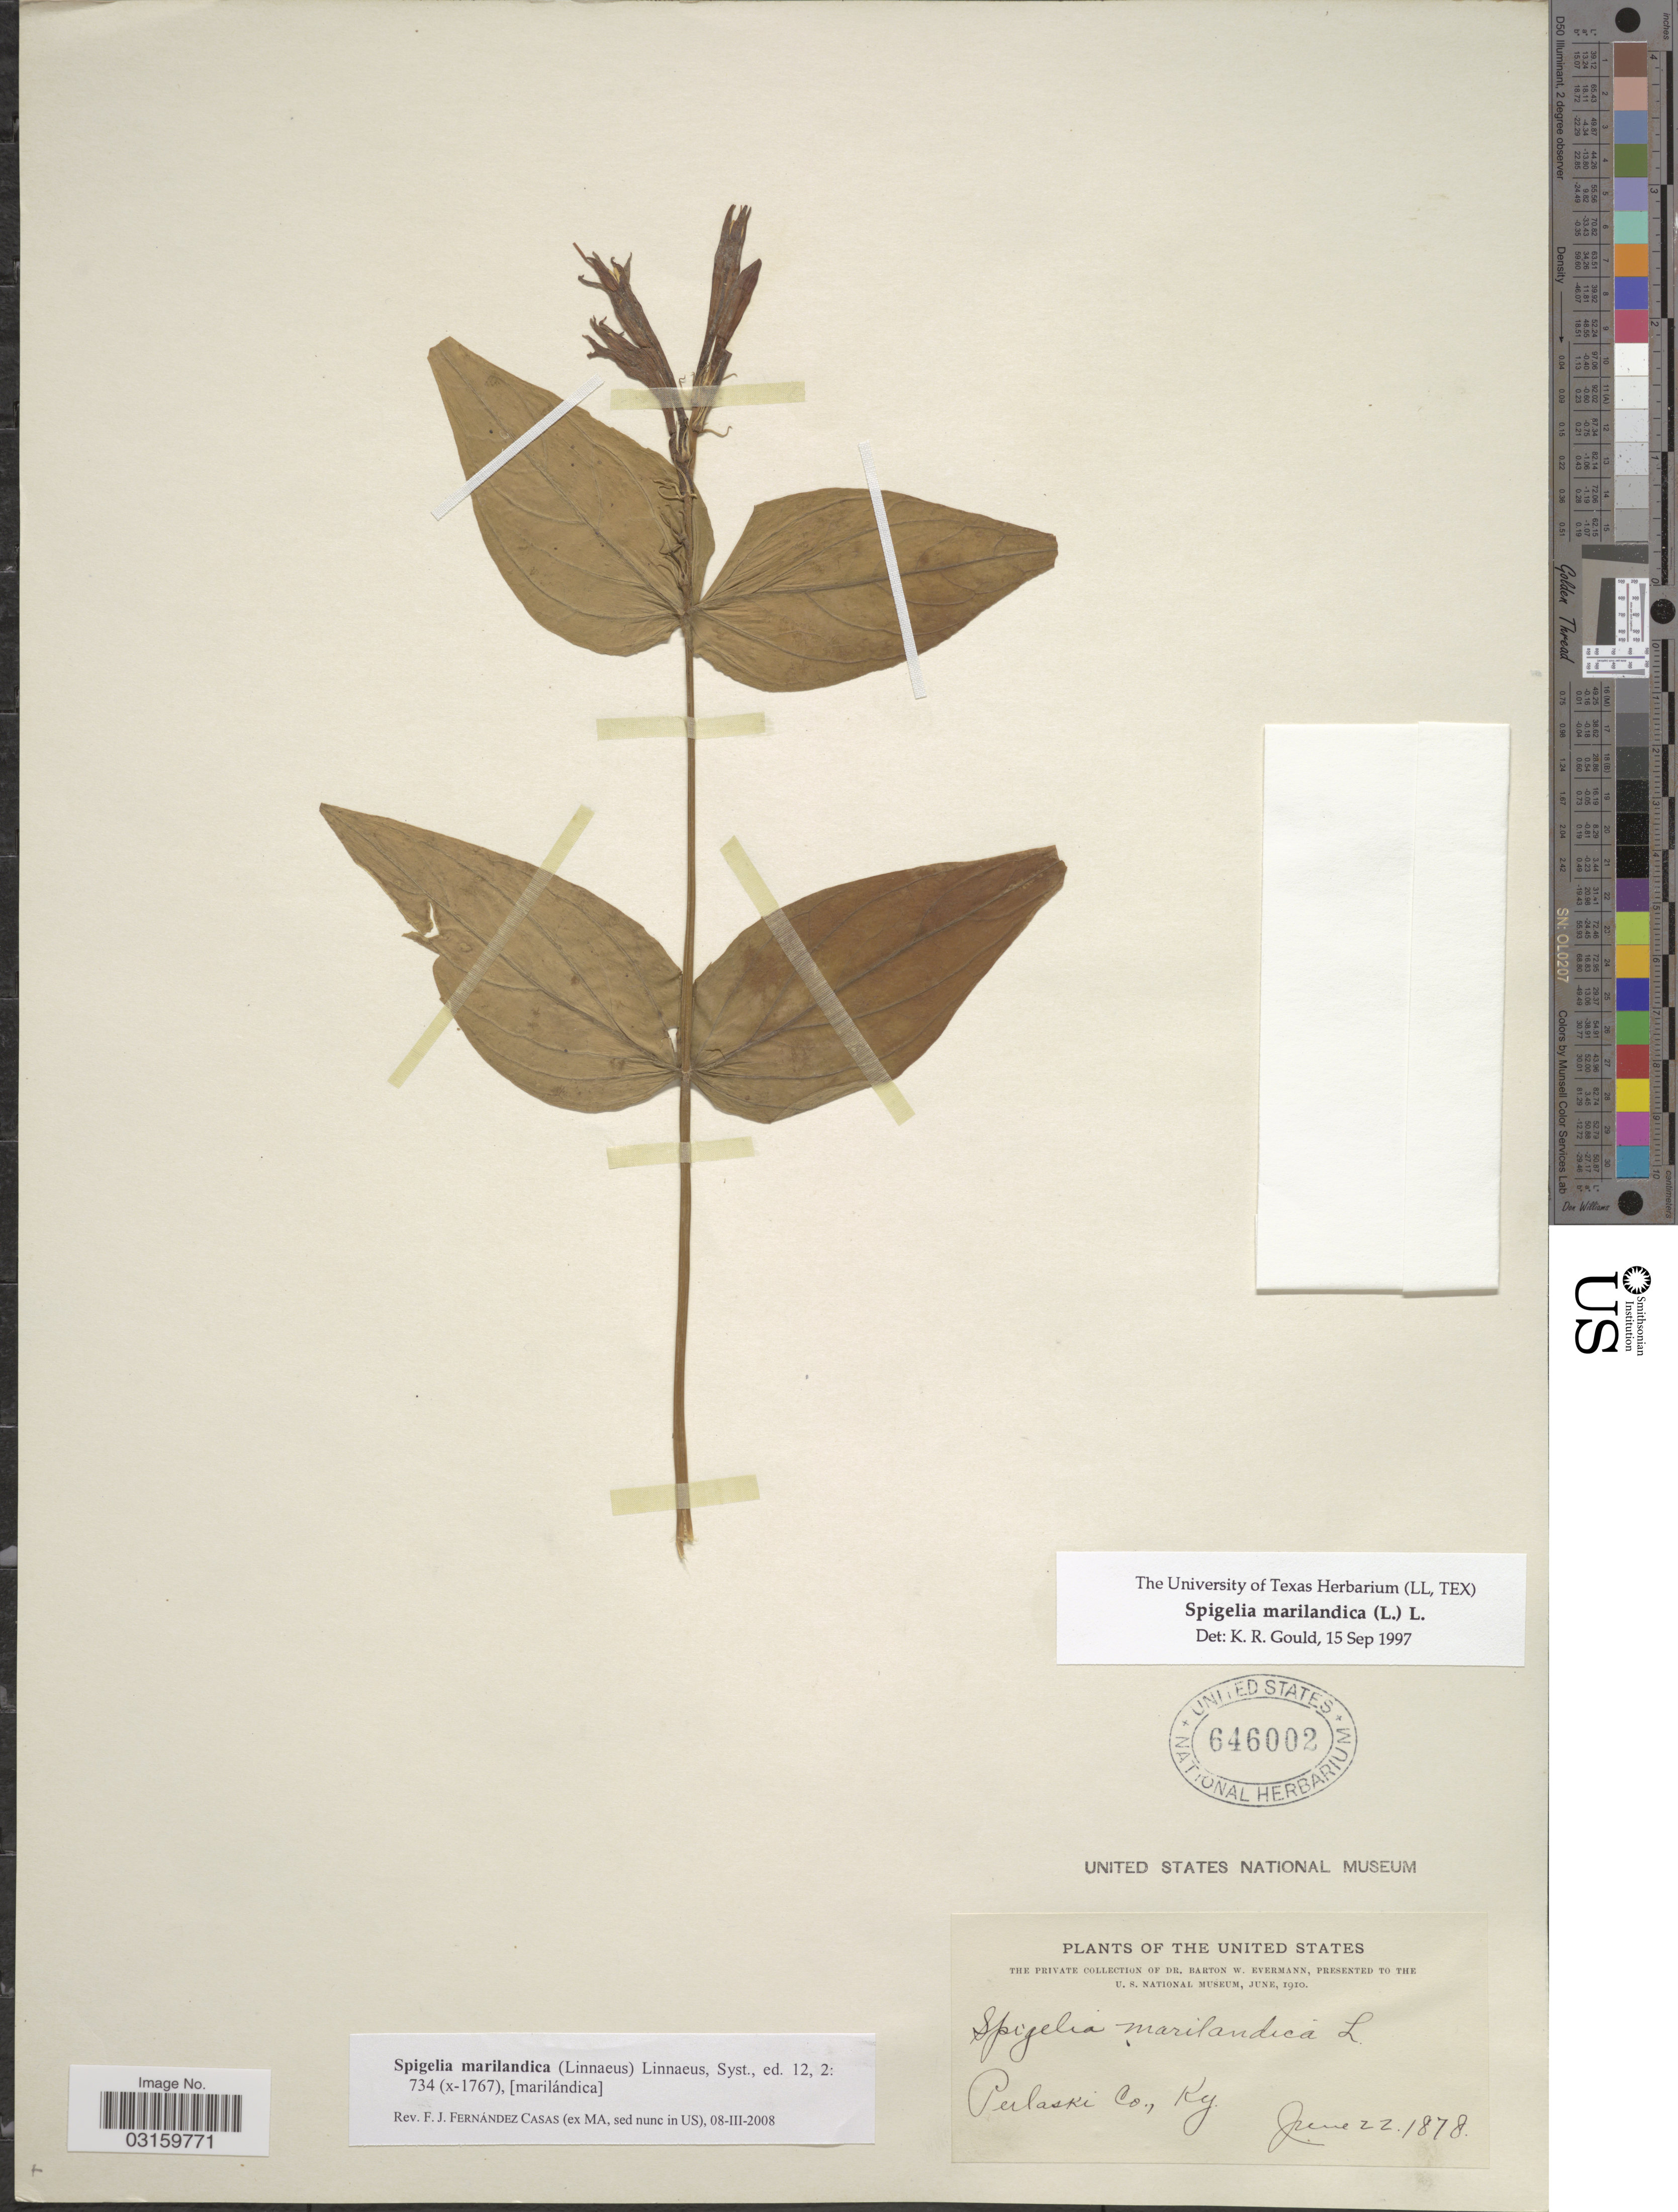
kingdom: Plantae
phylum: Tracheophyta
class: Magnoliopsida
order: Gentianales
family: Loganiaceae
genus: Spigelia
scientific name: Spigelia marilandica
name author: (L.) L.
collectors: B. W. Evermann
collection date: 1878-06-22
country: United States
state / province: Kentucky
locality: Perlaski Co.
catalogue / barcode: US 646002